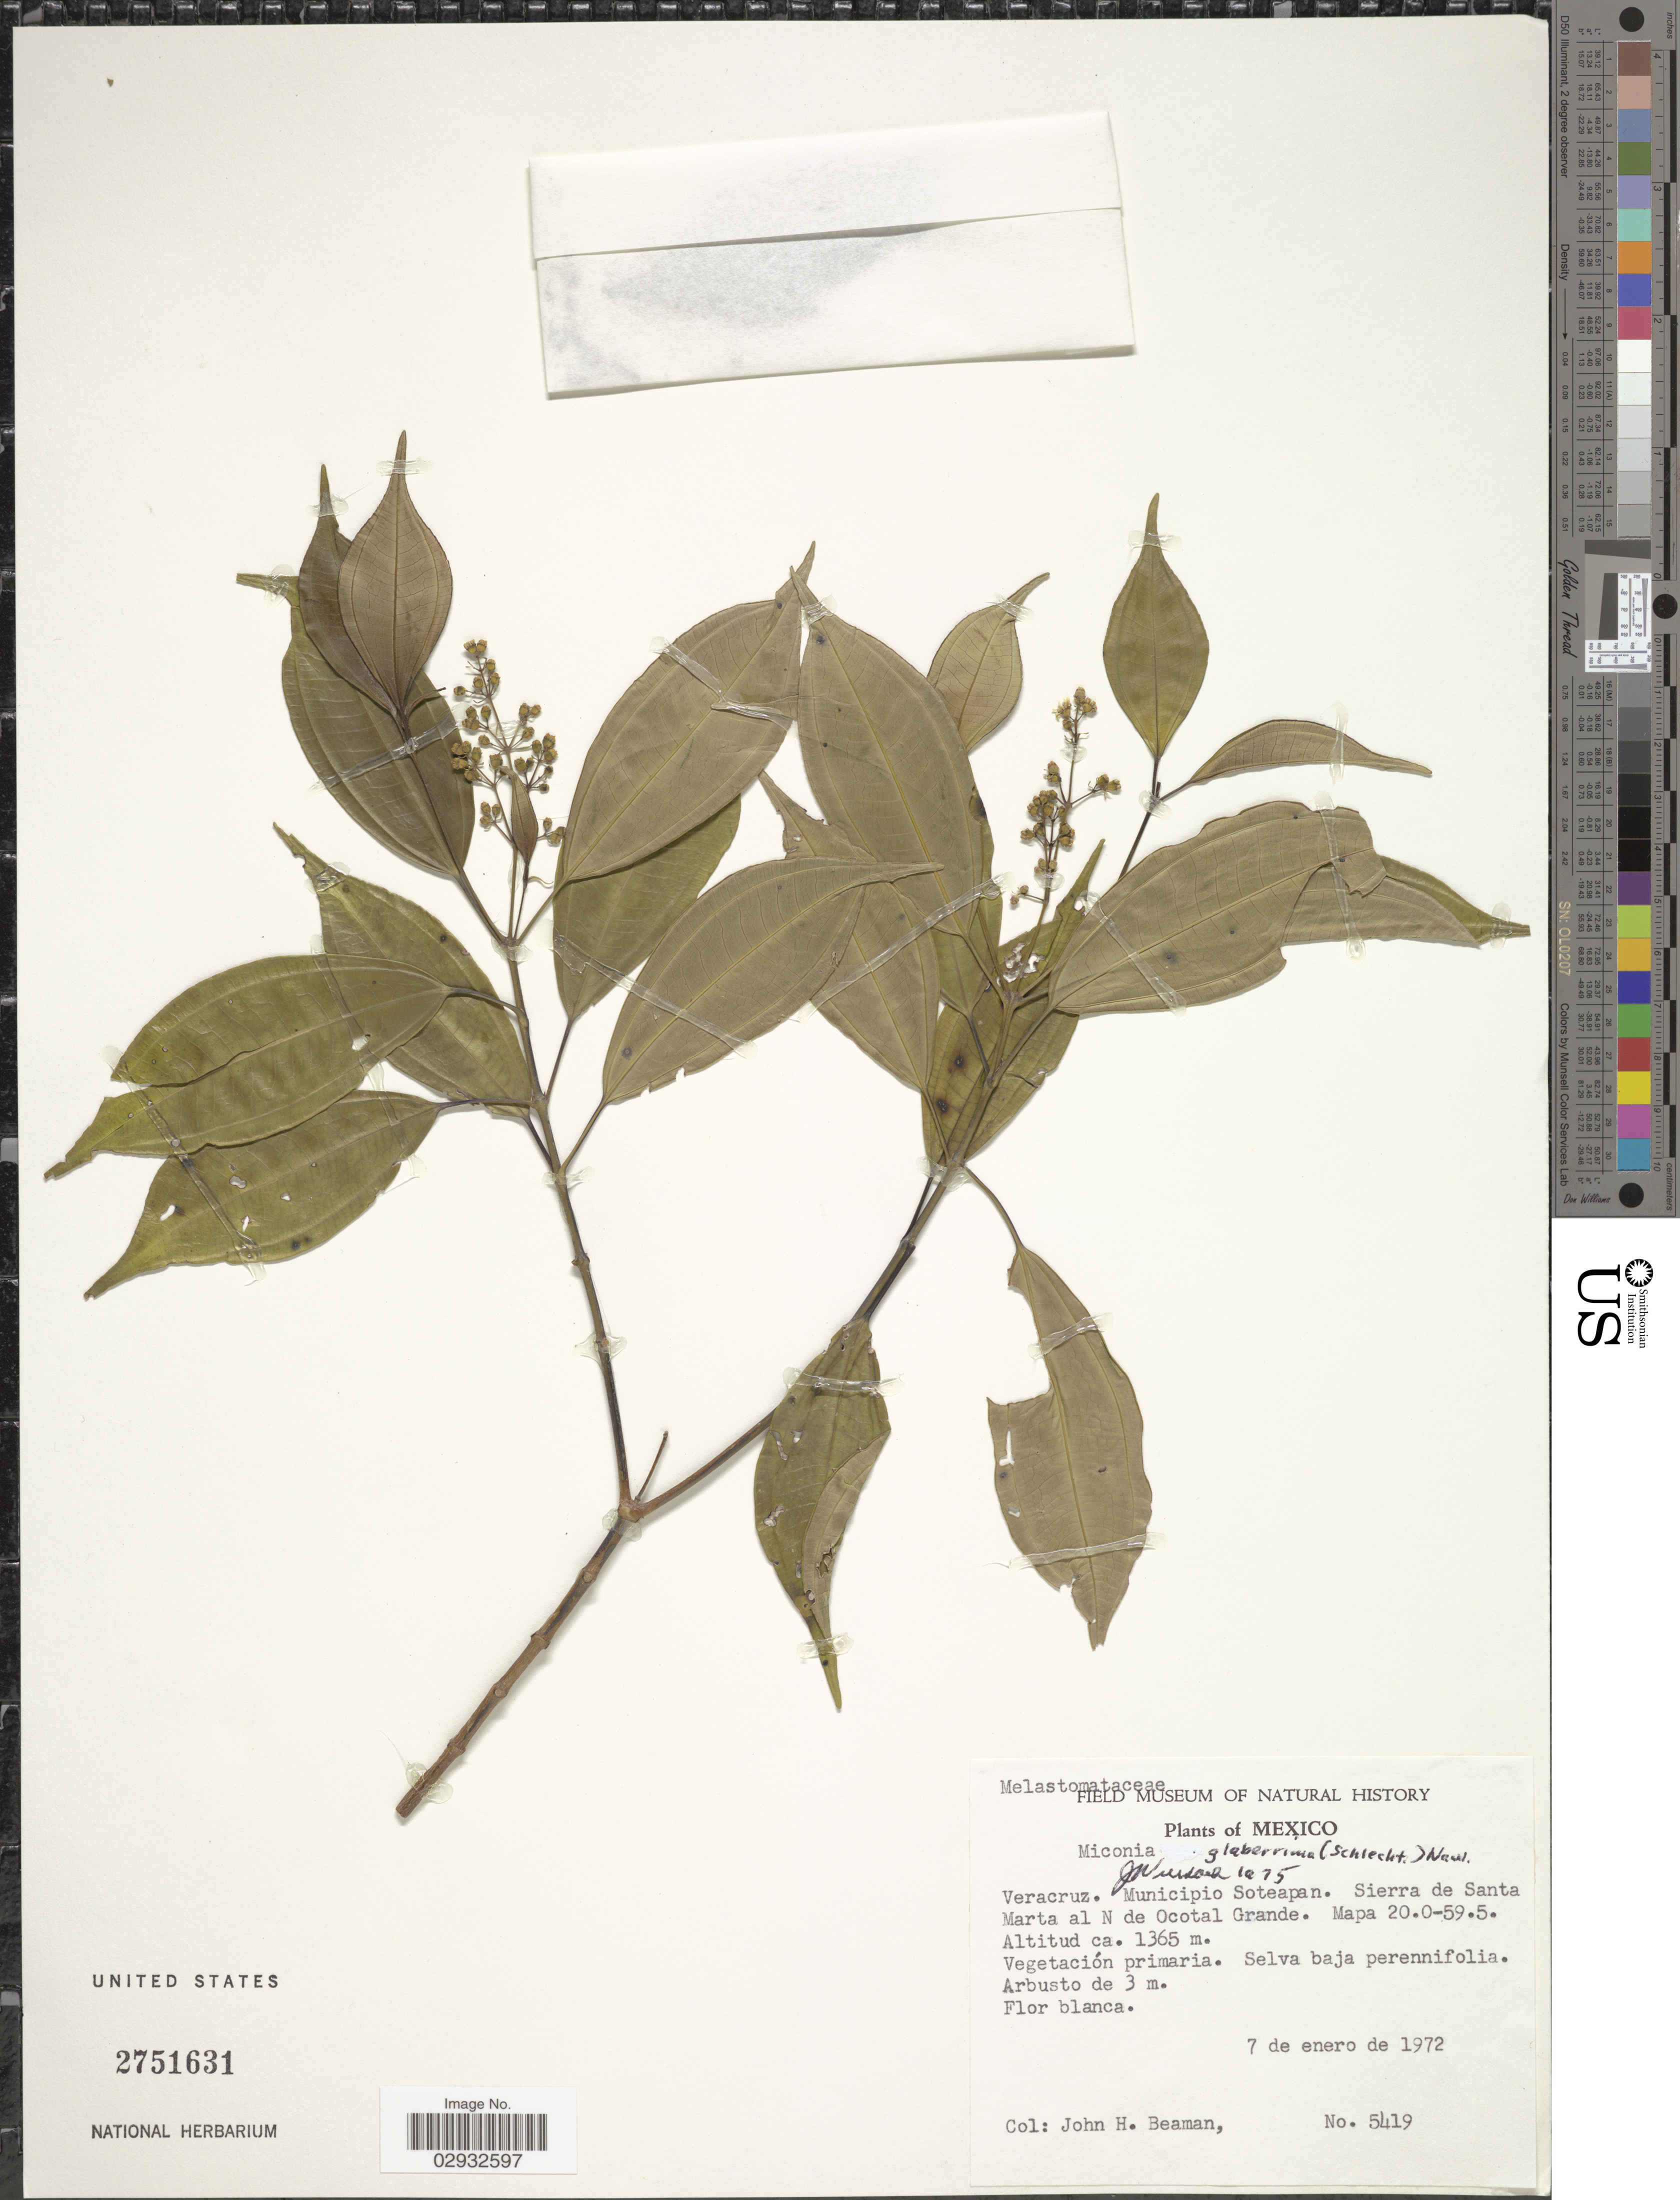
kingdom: Plantae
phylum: Tracheophyta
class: Magnoliopsida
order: Myrtales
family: Melastomataceae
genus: Miconia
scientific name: Miconia glaberrima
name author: (Schltdl.) Naudin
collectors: J. H. Beaman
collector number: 5419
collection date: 1972-01-07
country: Mexico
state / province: Veracruz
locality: Veracruz. Municipio Soteapan. Sierra de Santa Marta al N de Ocotal Grande. Mapa 20.0-59.5.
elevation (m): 1365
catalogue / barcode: US 2751631